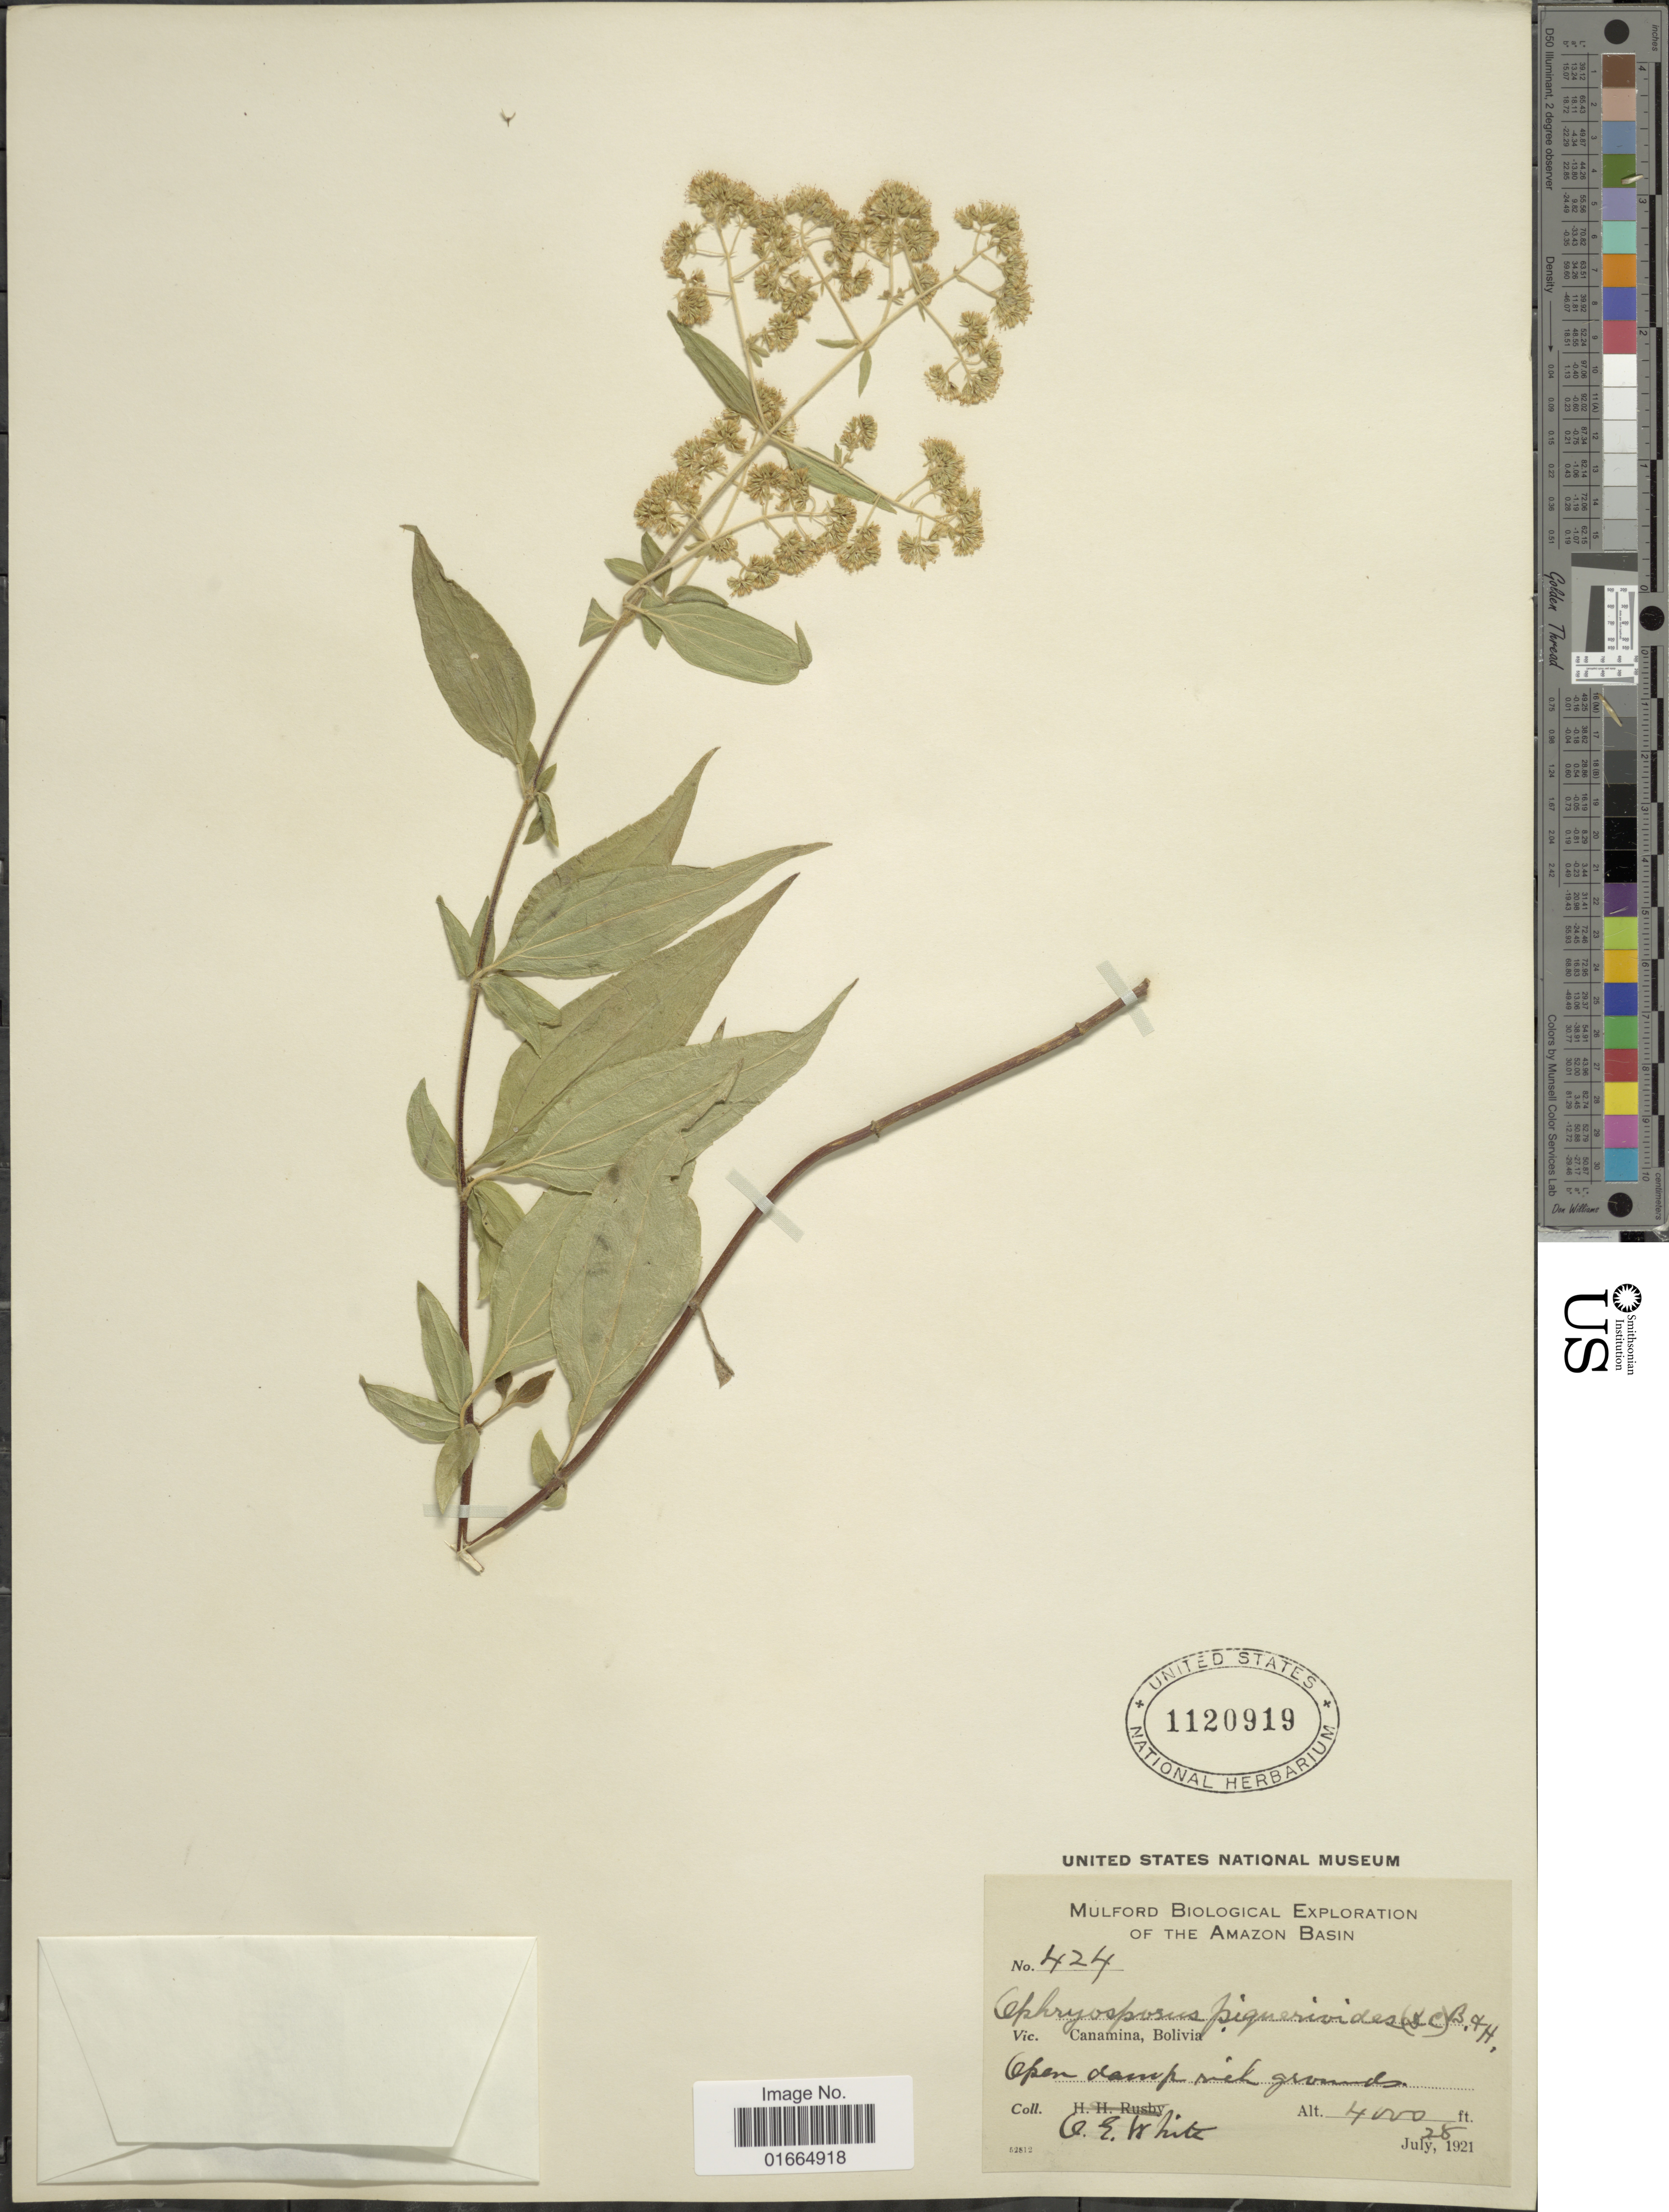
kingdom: Plantae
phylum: Tracheophyta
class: Magnoliopsida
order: Asterales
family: Asteraceae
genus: Ophryosporus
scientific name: Ophryosporus piquerioides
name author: (DC.) Benth. ex Baker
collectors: O. E. White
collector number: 424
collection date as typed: July 28, 1921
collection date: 1921-07-28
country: Bolivia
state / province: La Paz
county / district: Inquisivi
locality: Cañamina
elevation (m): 1219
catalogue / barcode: US 1120919